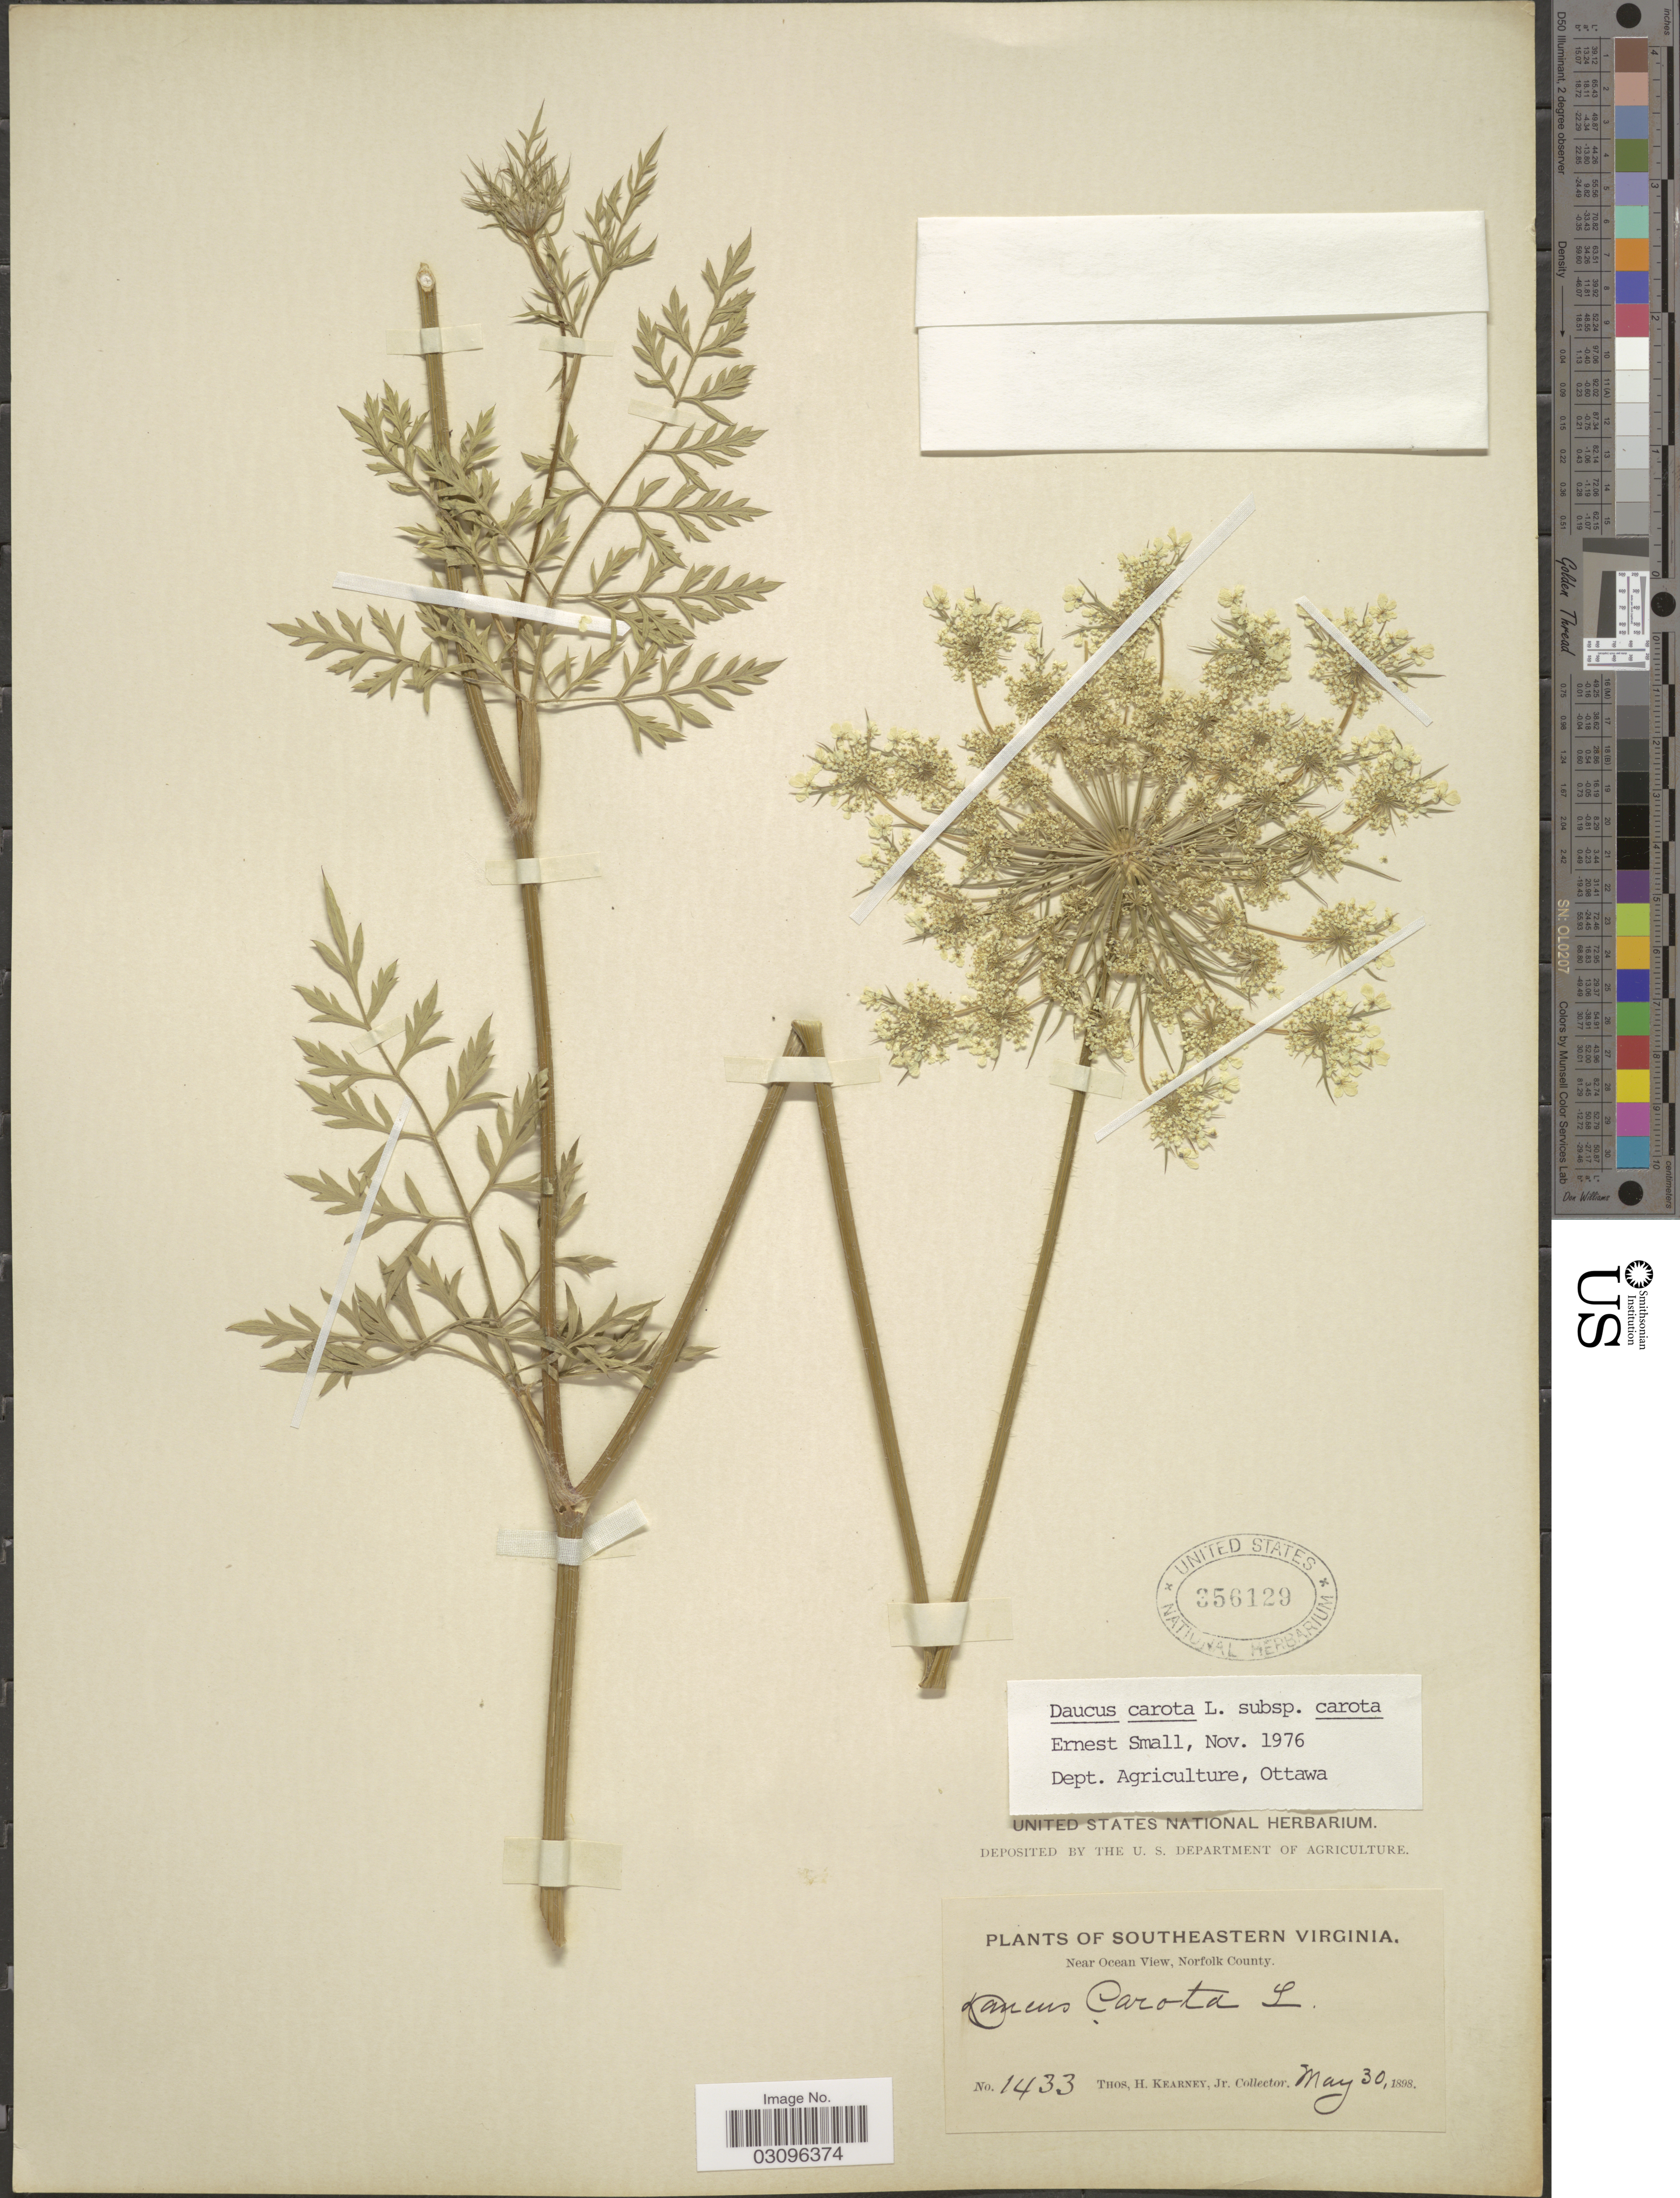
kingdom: Plantae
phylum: Tracheophyta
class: Magnoliopsida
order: Apiales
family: Apiaceae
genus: Daucus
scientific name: Daucus carota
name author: L.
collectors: T. H. Kearney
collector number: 1433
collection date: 1898-05-30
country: United States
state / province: Virginia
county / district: City of Norfolk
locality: Southeastern Virginia. Near Ocean View, Norfolk County.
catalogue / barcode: US 356129